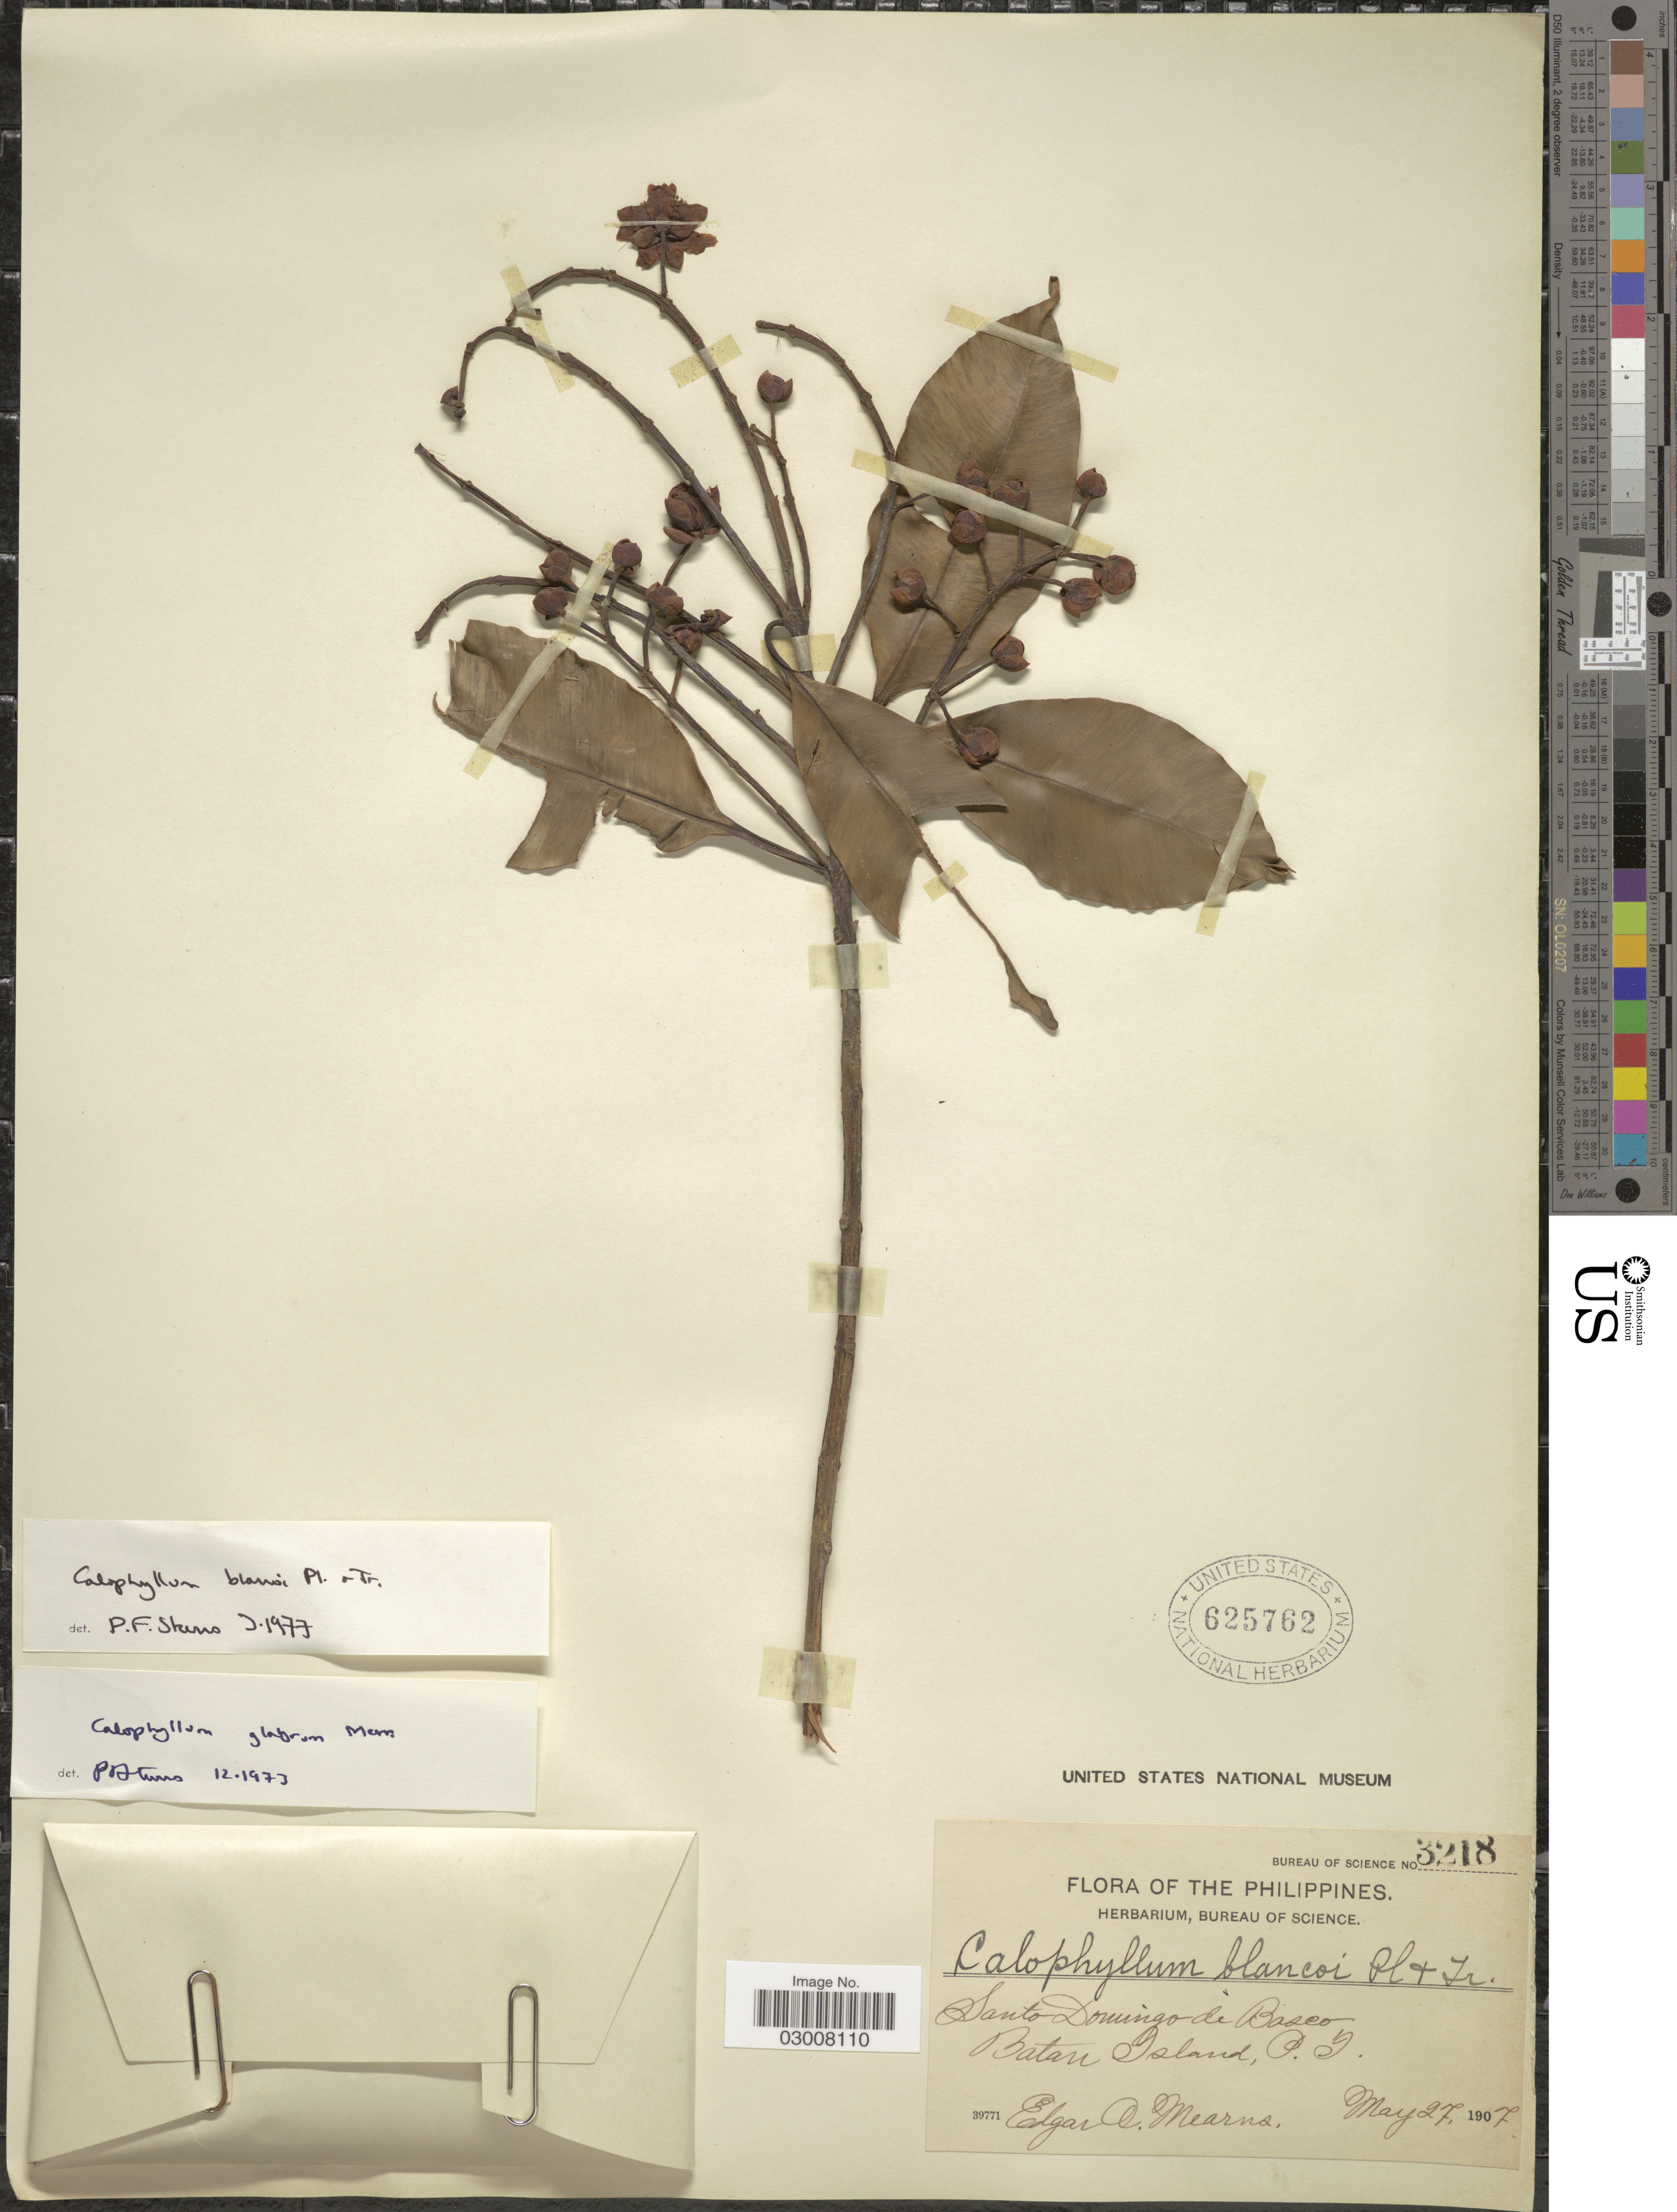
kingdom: Plantae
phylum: Tracheophyta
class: Magnoliopsida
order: Malpighiales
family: Calophyllaceae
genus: Calophyllum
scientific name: Calophyllum blancoi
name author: Planch. & Triana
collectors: E. A. Mearns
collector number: Bureau of Science 3218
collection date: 1907-05-27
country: Philippines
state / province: Cagayan Valley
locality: Santo Domingo de Baseo, Batan Island, P.I.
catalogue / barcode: US 625762